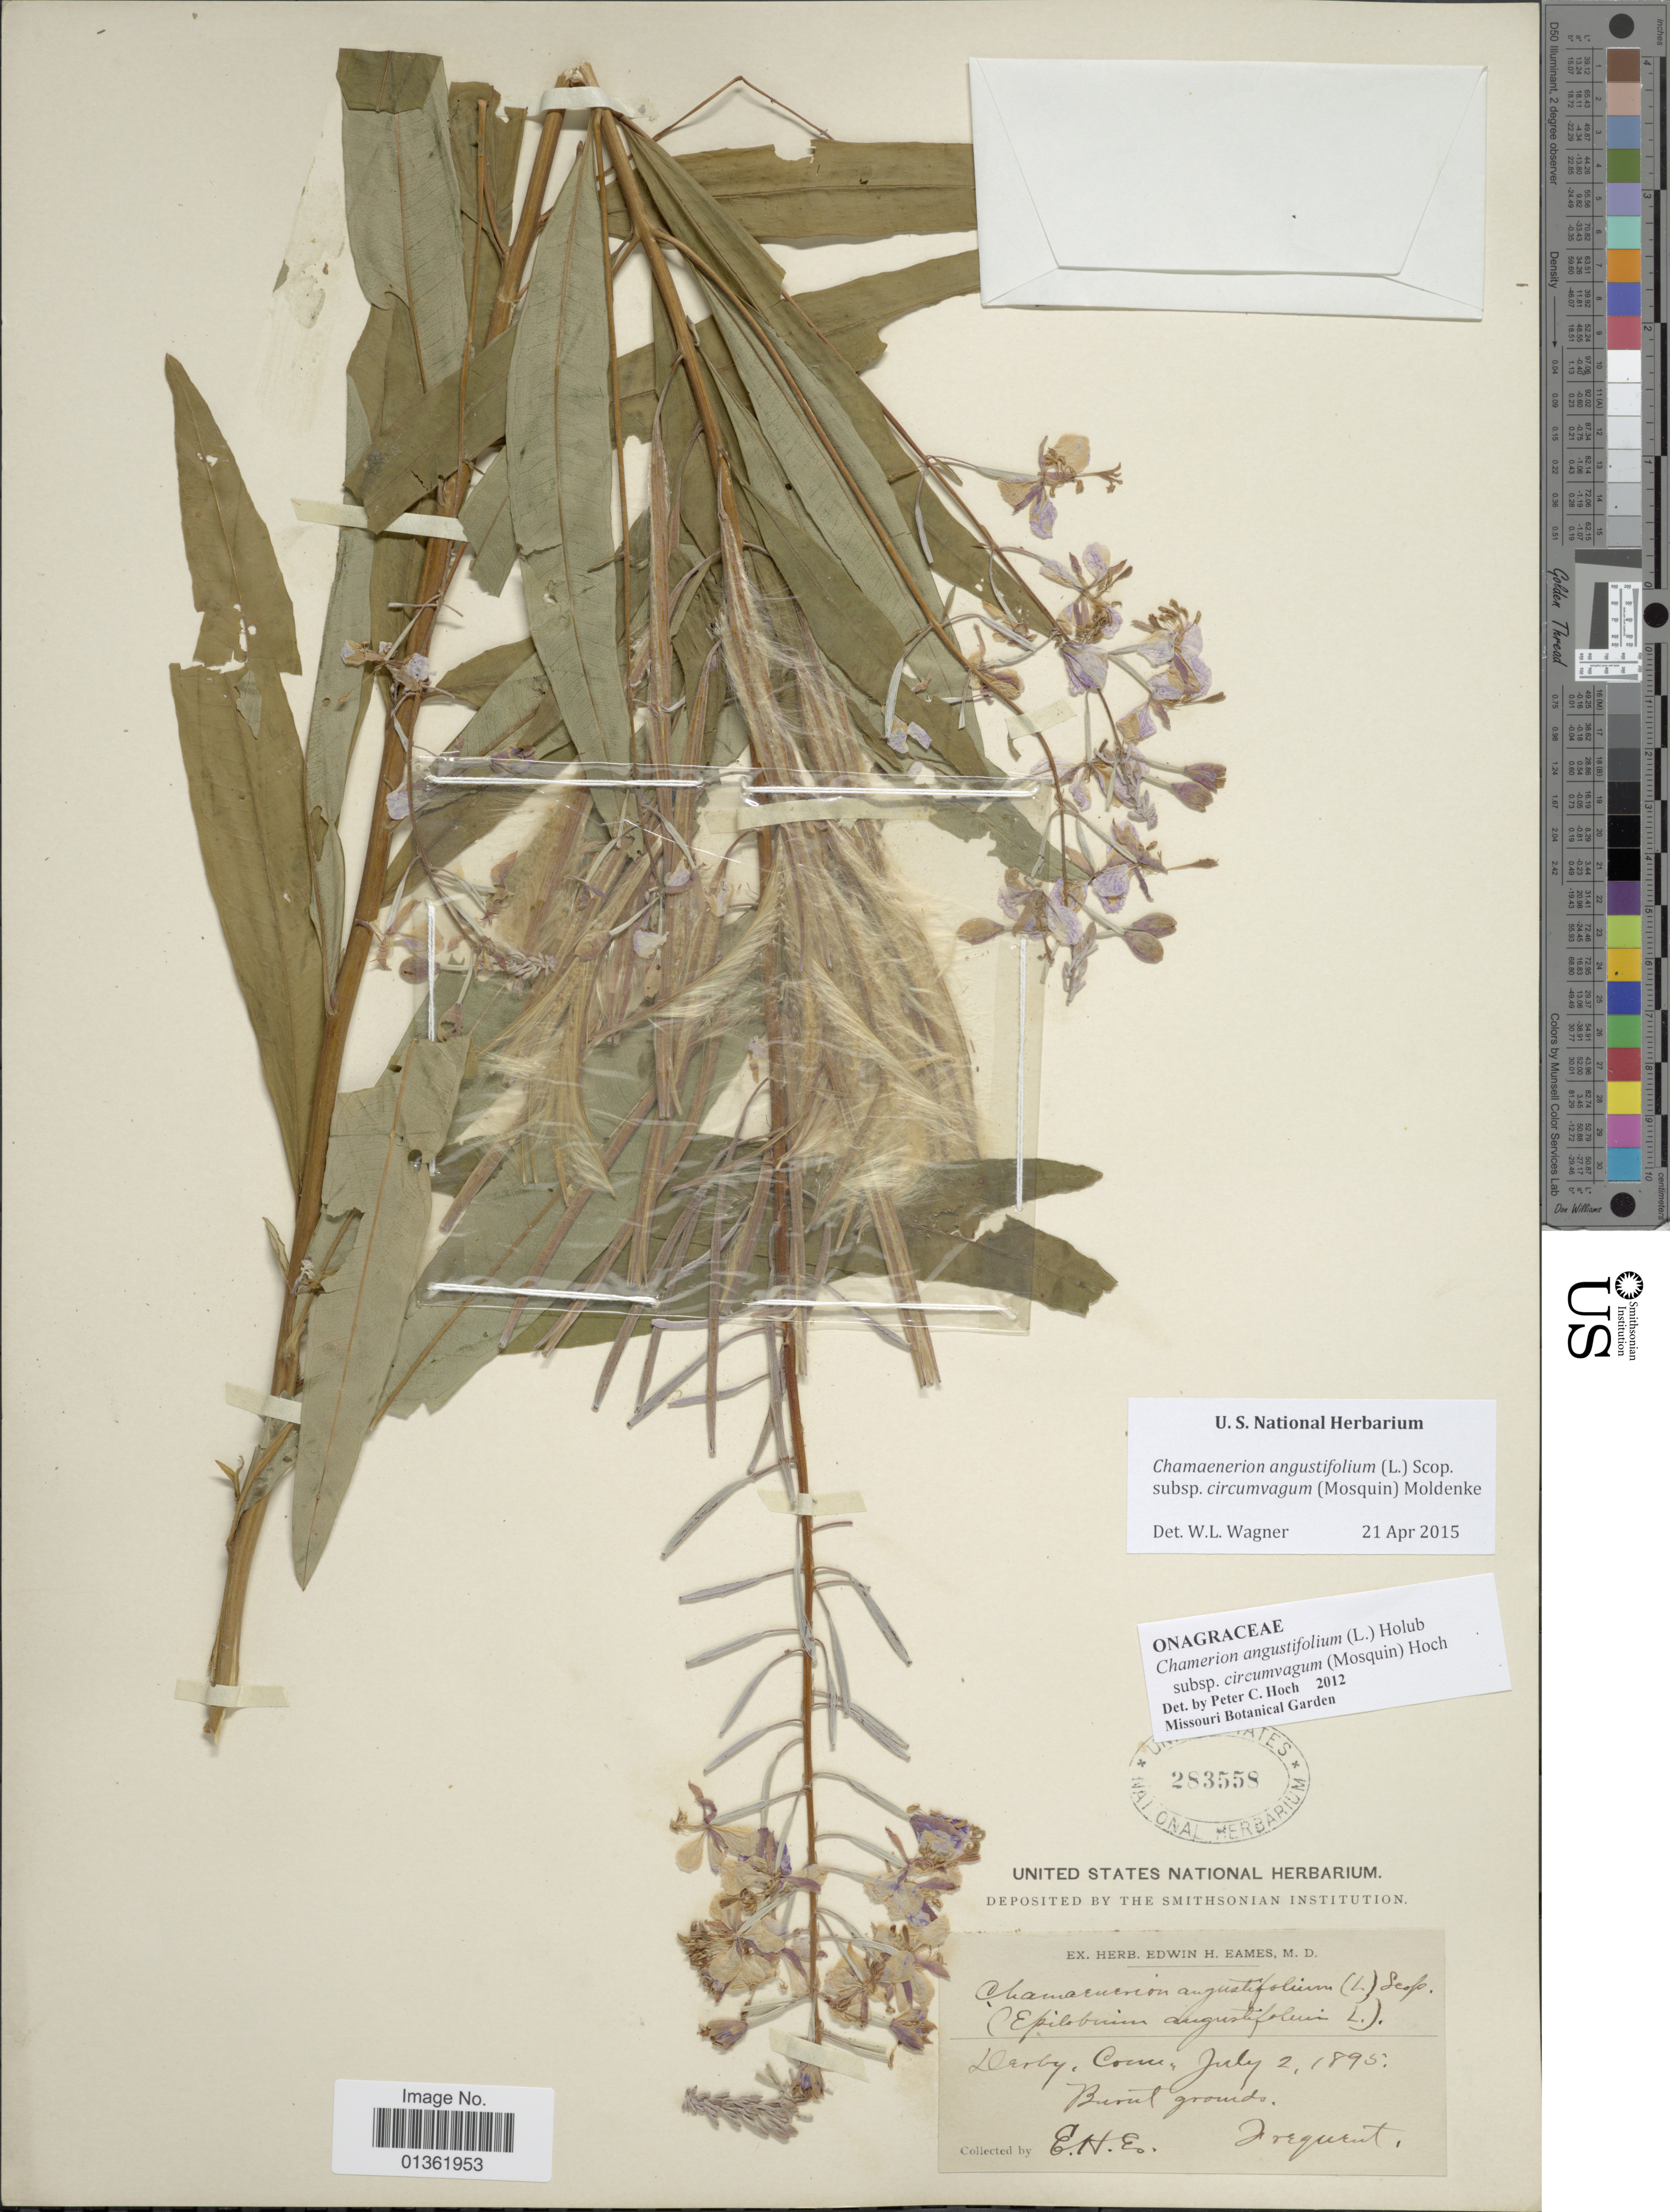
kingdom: Plantae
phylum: Tracheophyta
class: Magnoliopsida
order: Myrtales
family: Onagraceae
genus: Chamaenerion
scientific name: Chamaenerion angustifolium subsp. circumvagum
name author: (Mosquin) Moldenke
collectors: E. H. Eames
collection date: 1895-07-02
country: United States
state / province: Connecticut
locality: Derby, Conn.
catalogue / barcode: US 283558